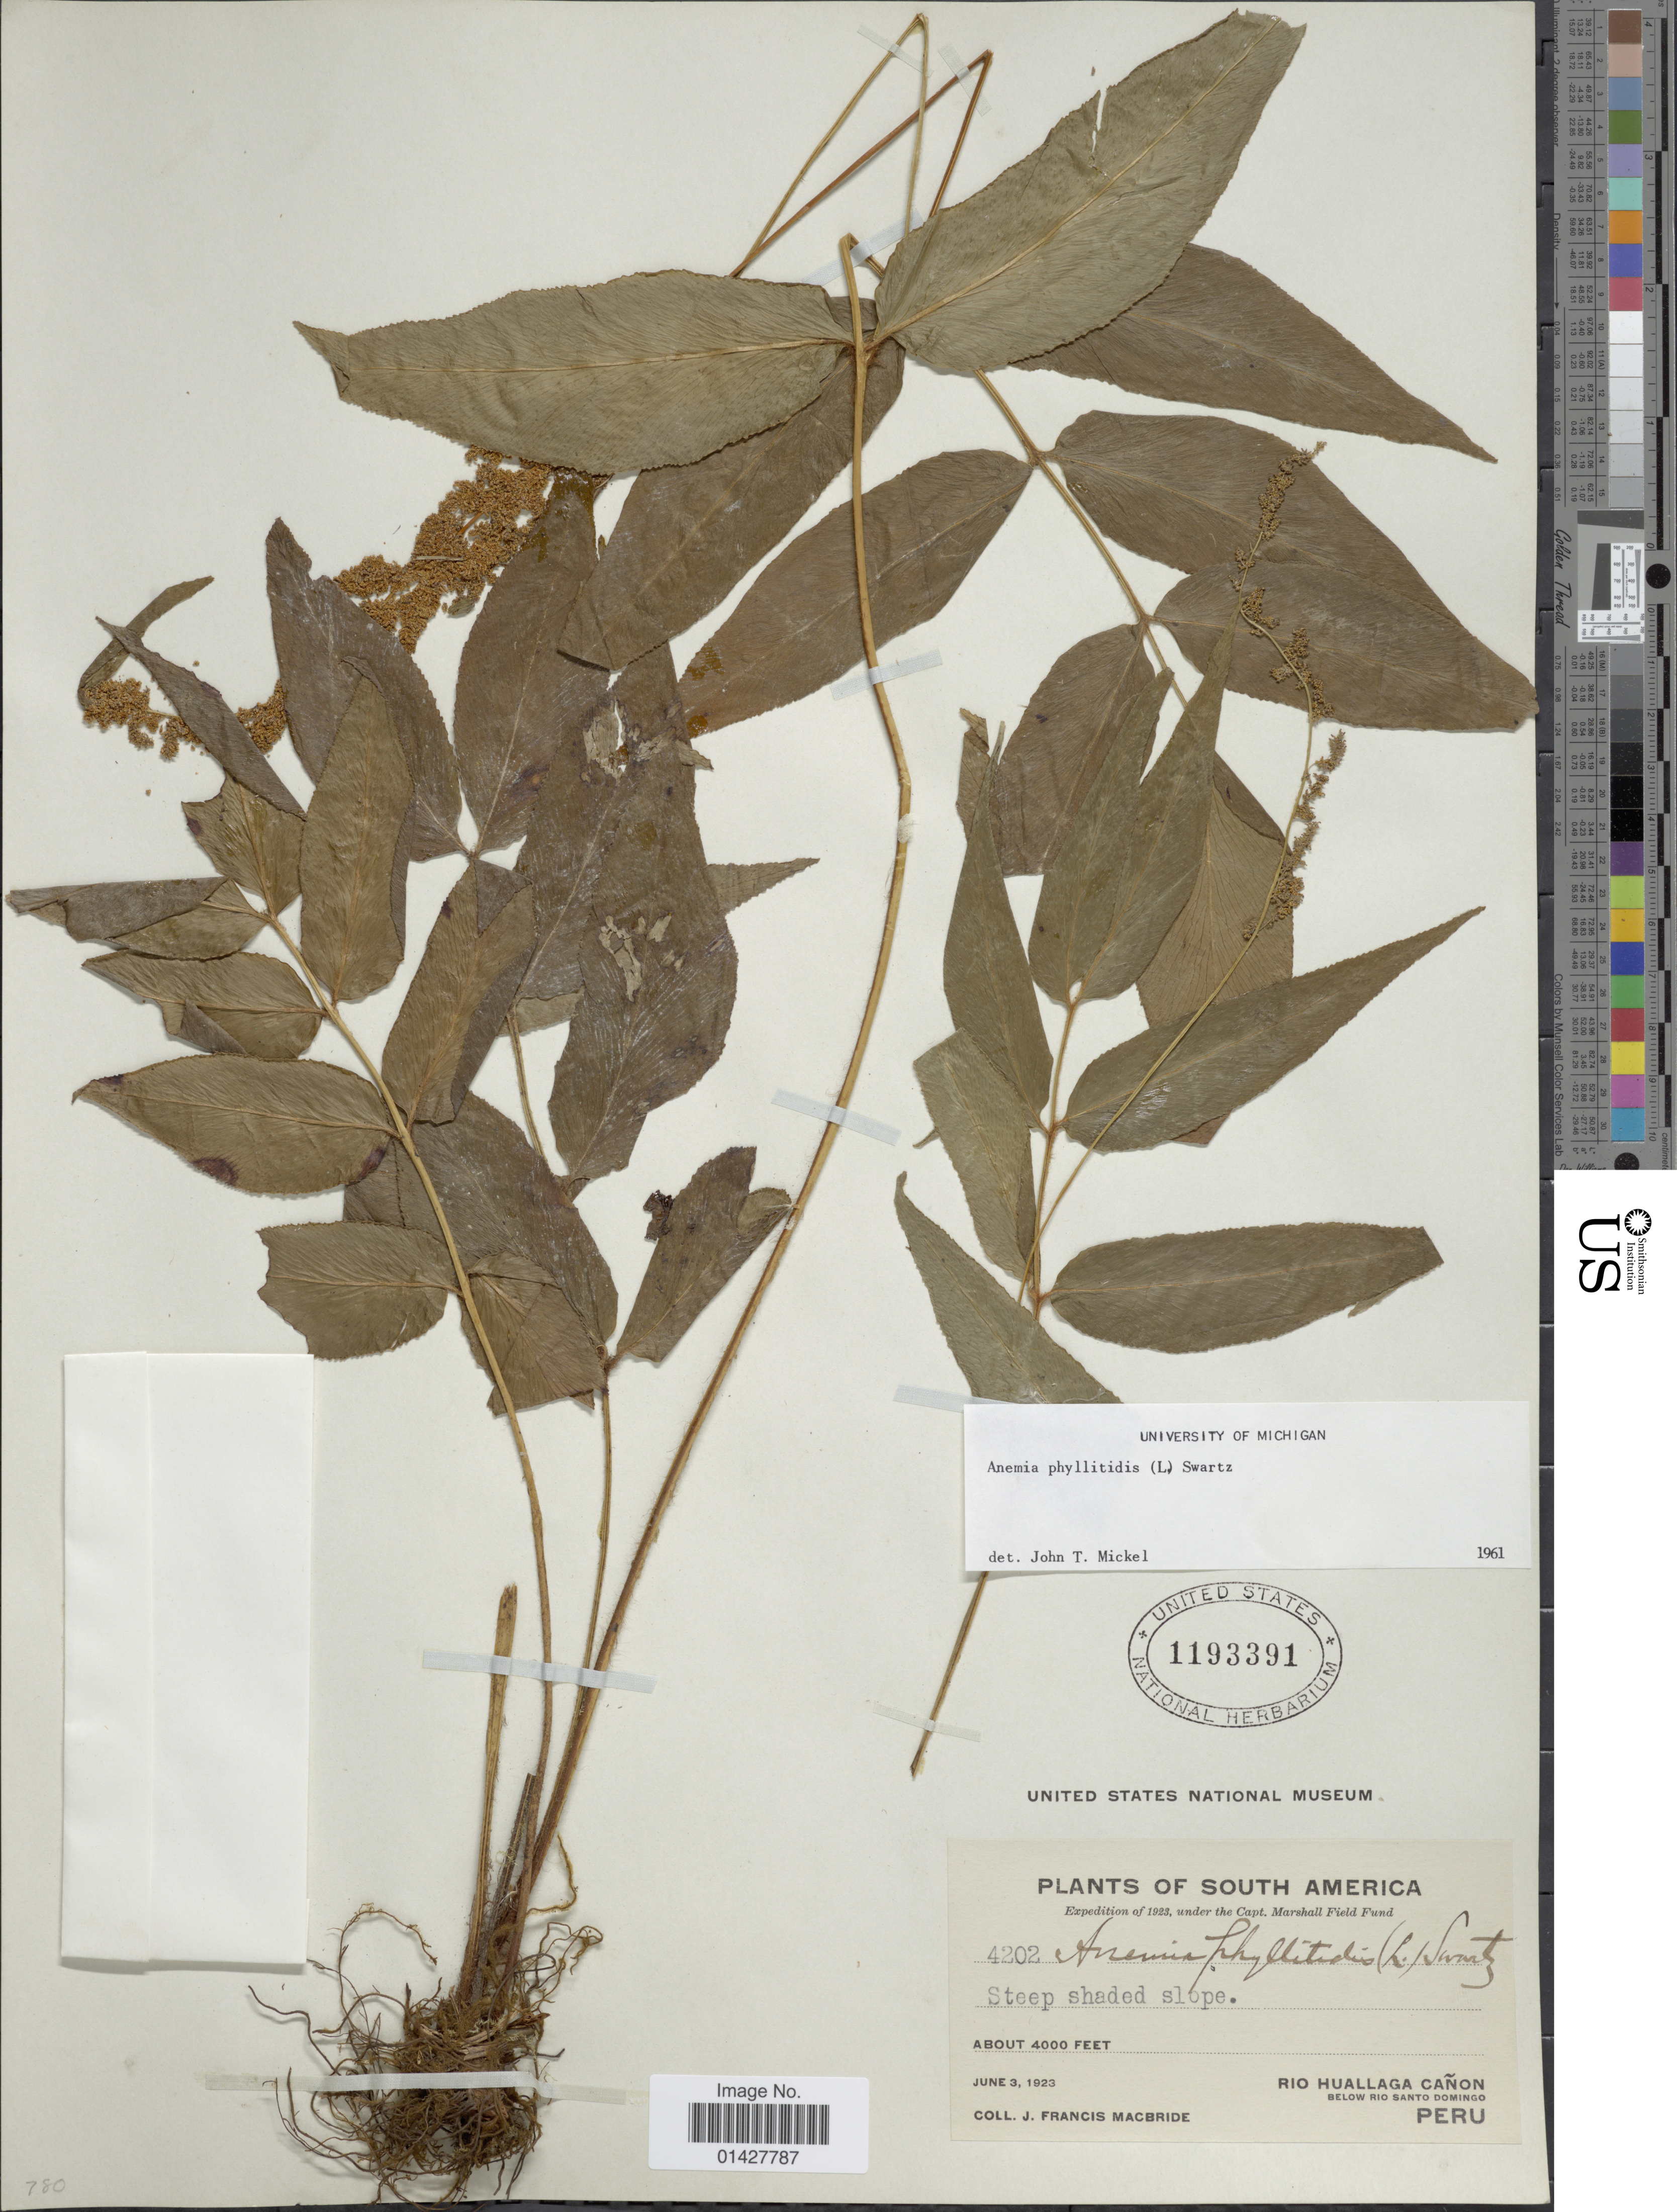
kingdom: Plantae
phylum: Tracheophyta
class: Polypodiopsida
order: Schizaeales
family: Anemiaceae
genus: Anemia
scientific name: Anemia phyllitidis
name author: (L.) Sw.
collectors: J. F. Macbride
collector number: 4202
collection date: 1923-06-03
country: Peru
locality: Steep shaded slope, Rio Huallaga Cañon below Rio Santo Domingo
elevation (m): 1219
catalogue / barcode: US 1193391